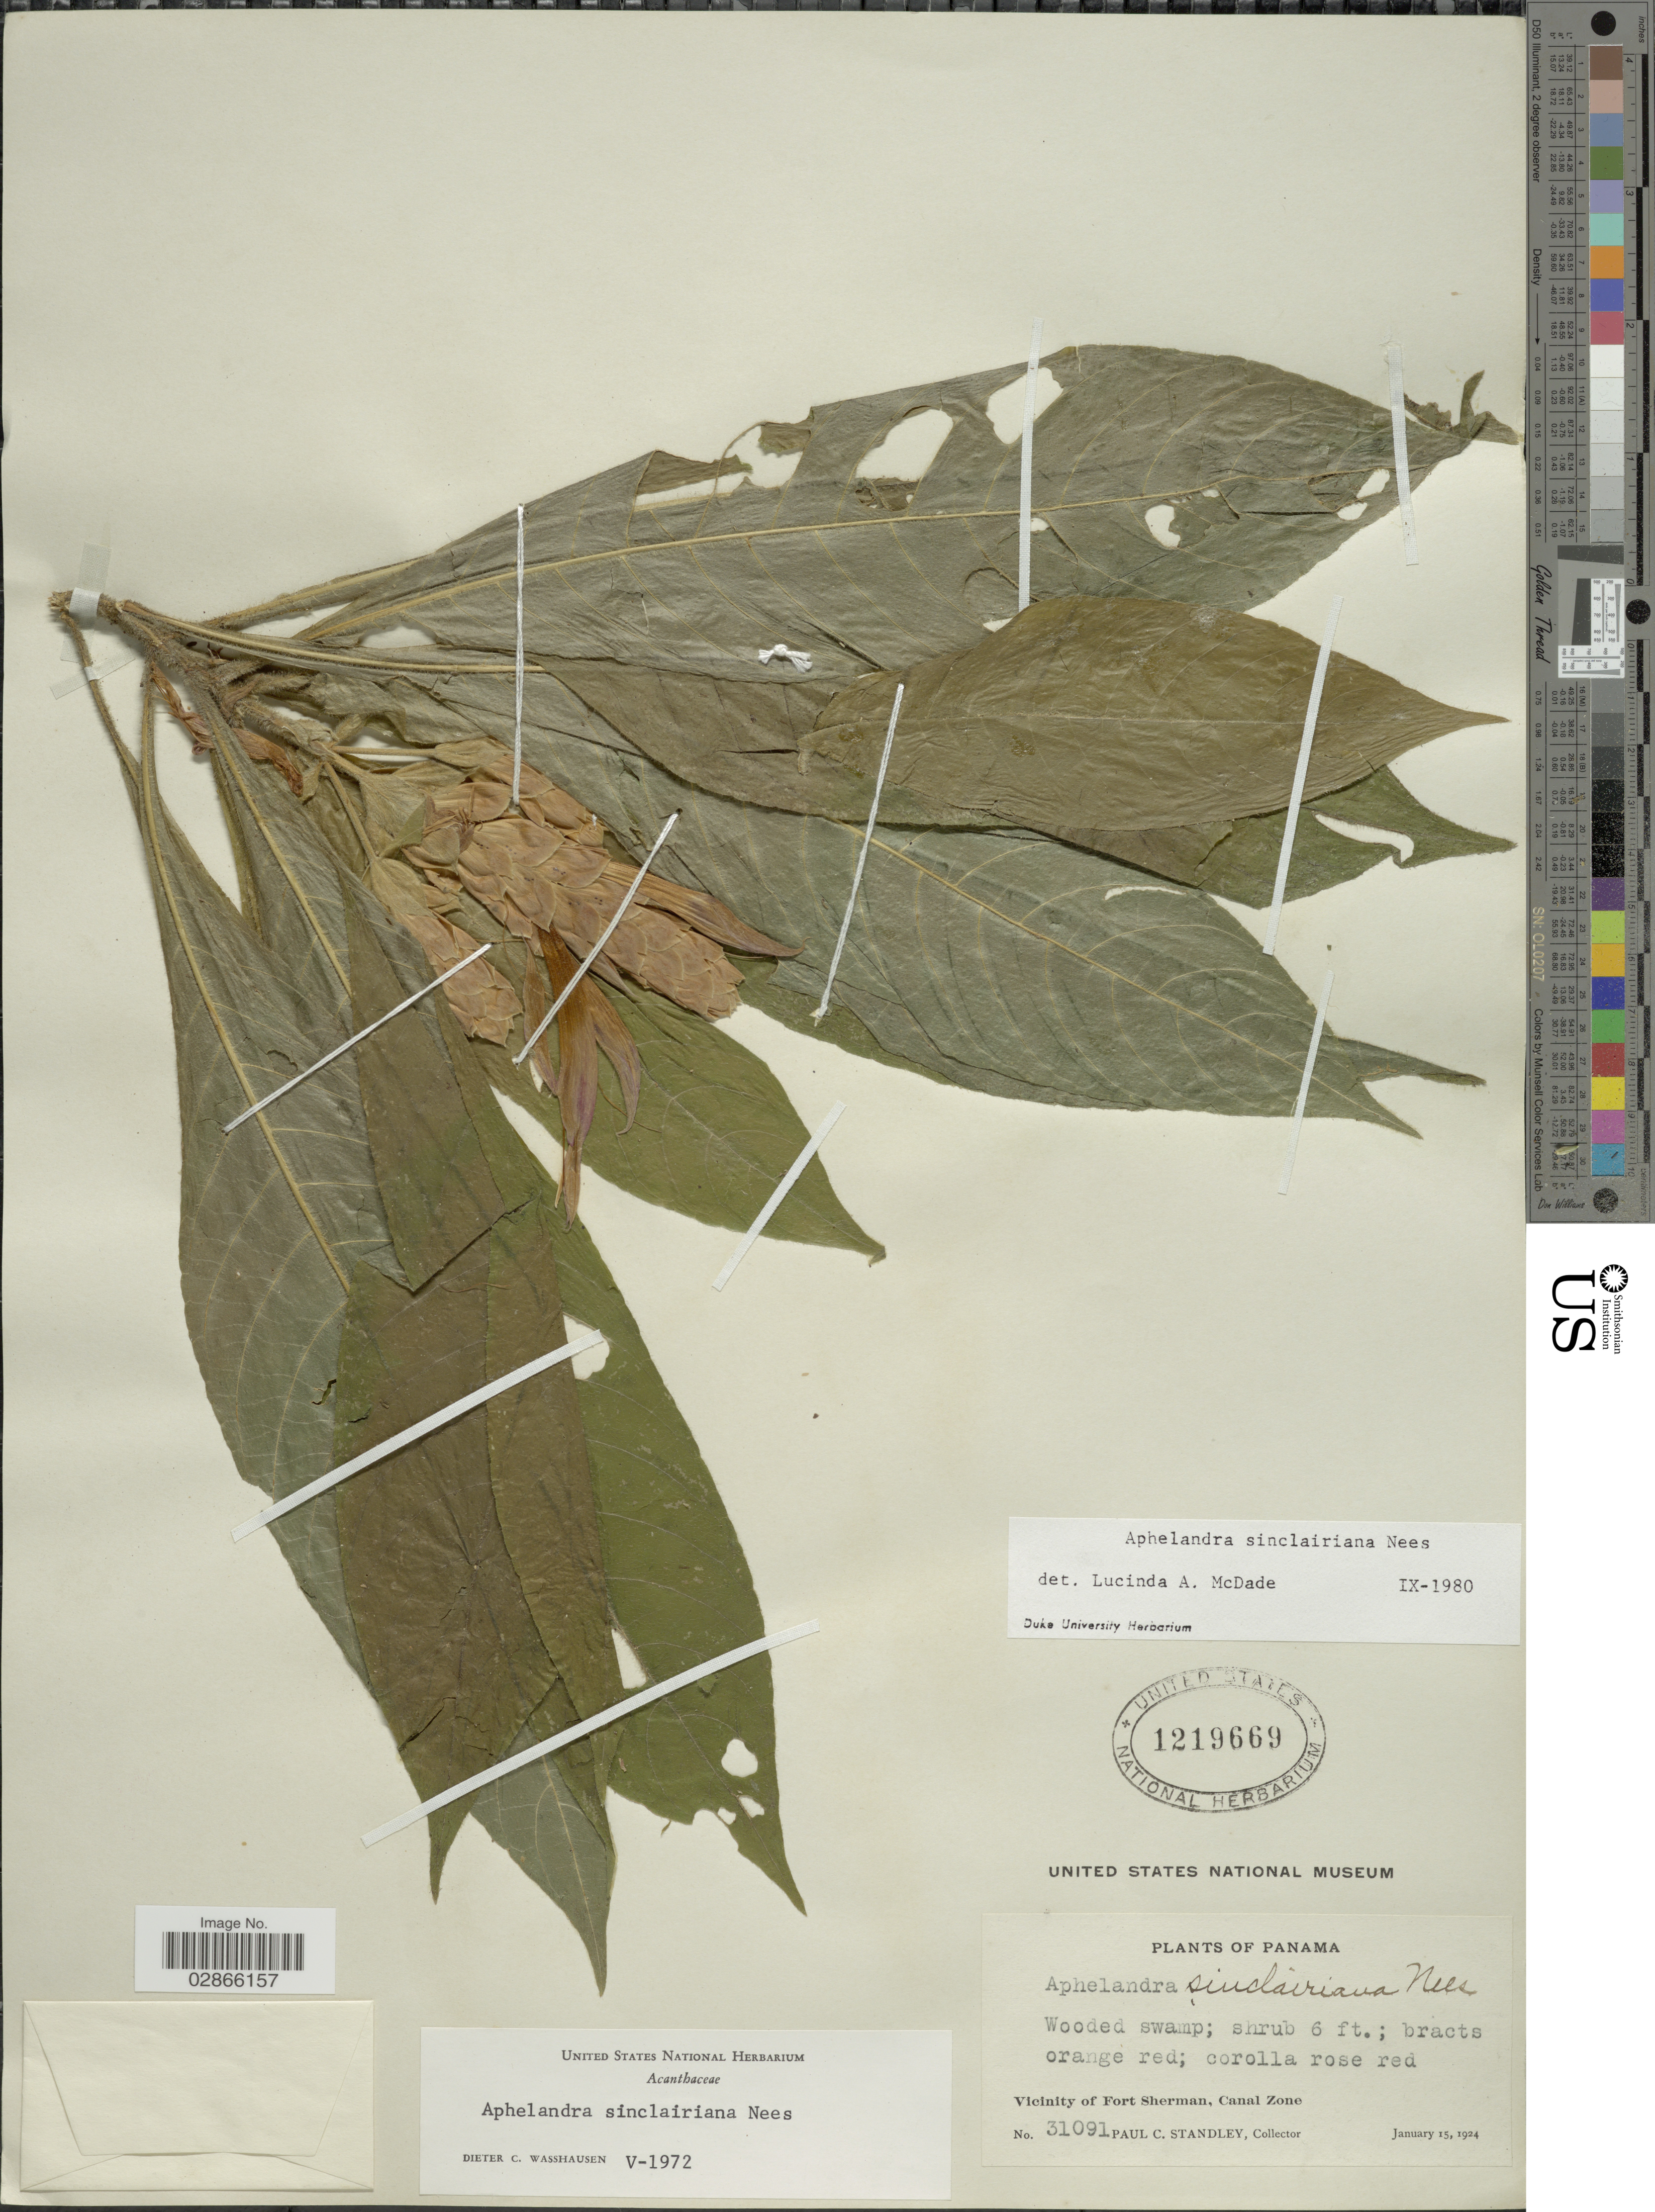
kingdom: Plantae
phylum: Tracheophyta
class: Magnoliopsida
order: Lamiales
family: Acanthaceae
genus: Aphelandra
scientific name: Aphelandra sinclairiana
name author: Nees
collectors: P. C. Standley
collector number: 31091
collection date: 1924-01-15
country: Panama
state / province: Colón / Panamá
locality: Vicinity of Fort Sherman, Canal Zone.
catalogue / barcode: US 1219669